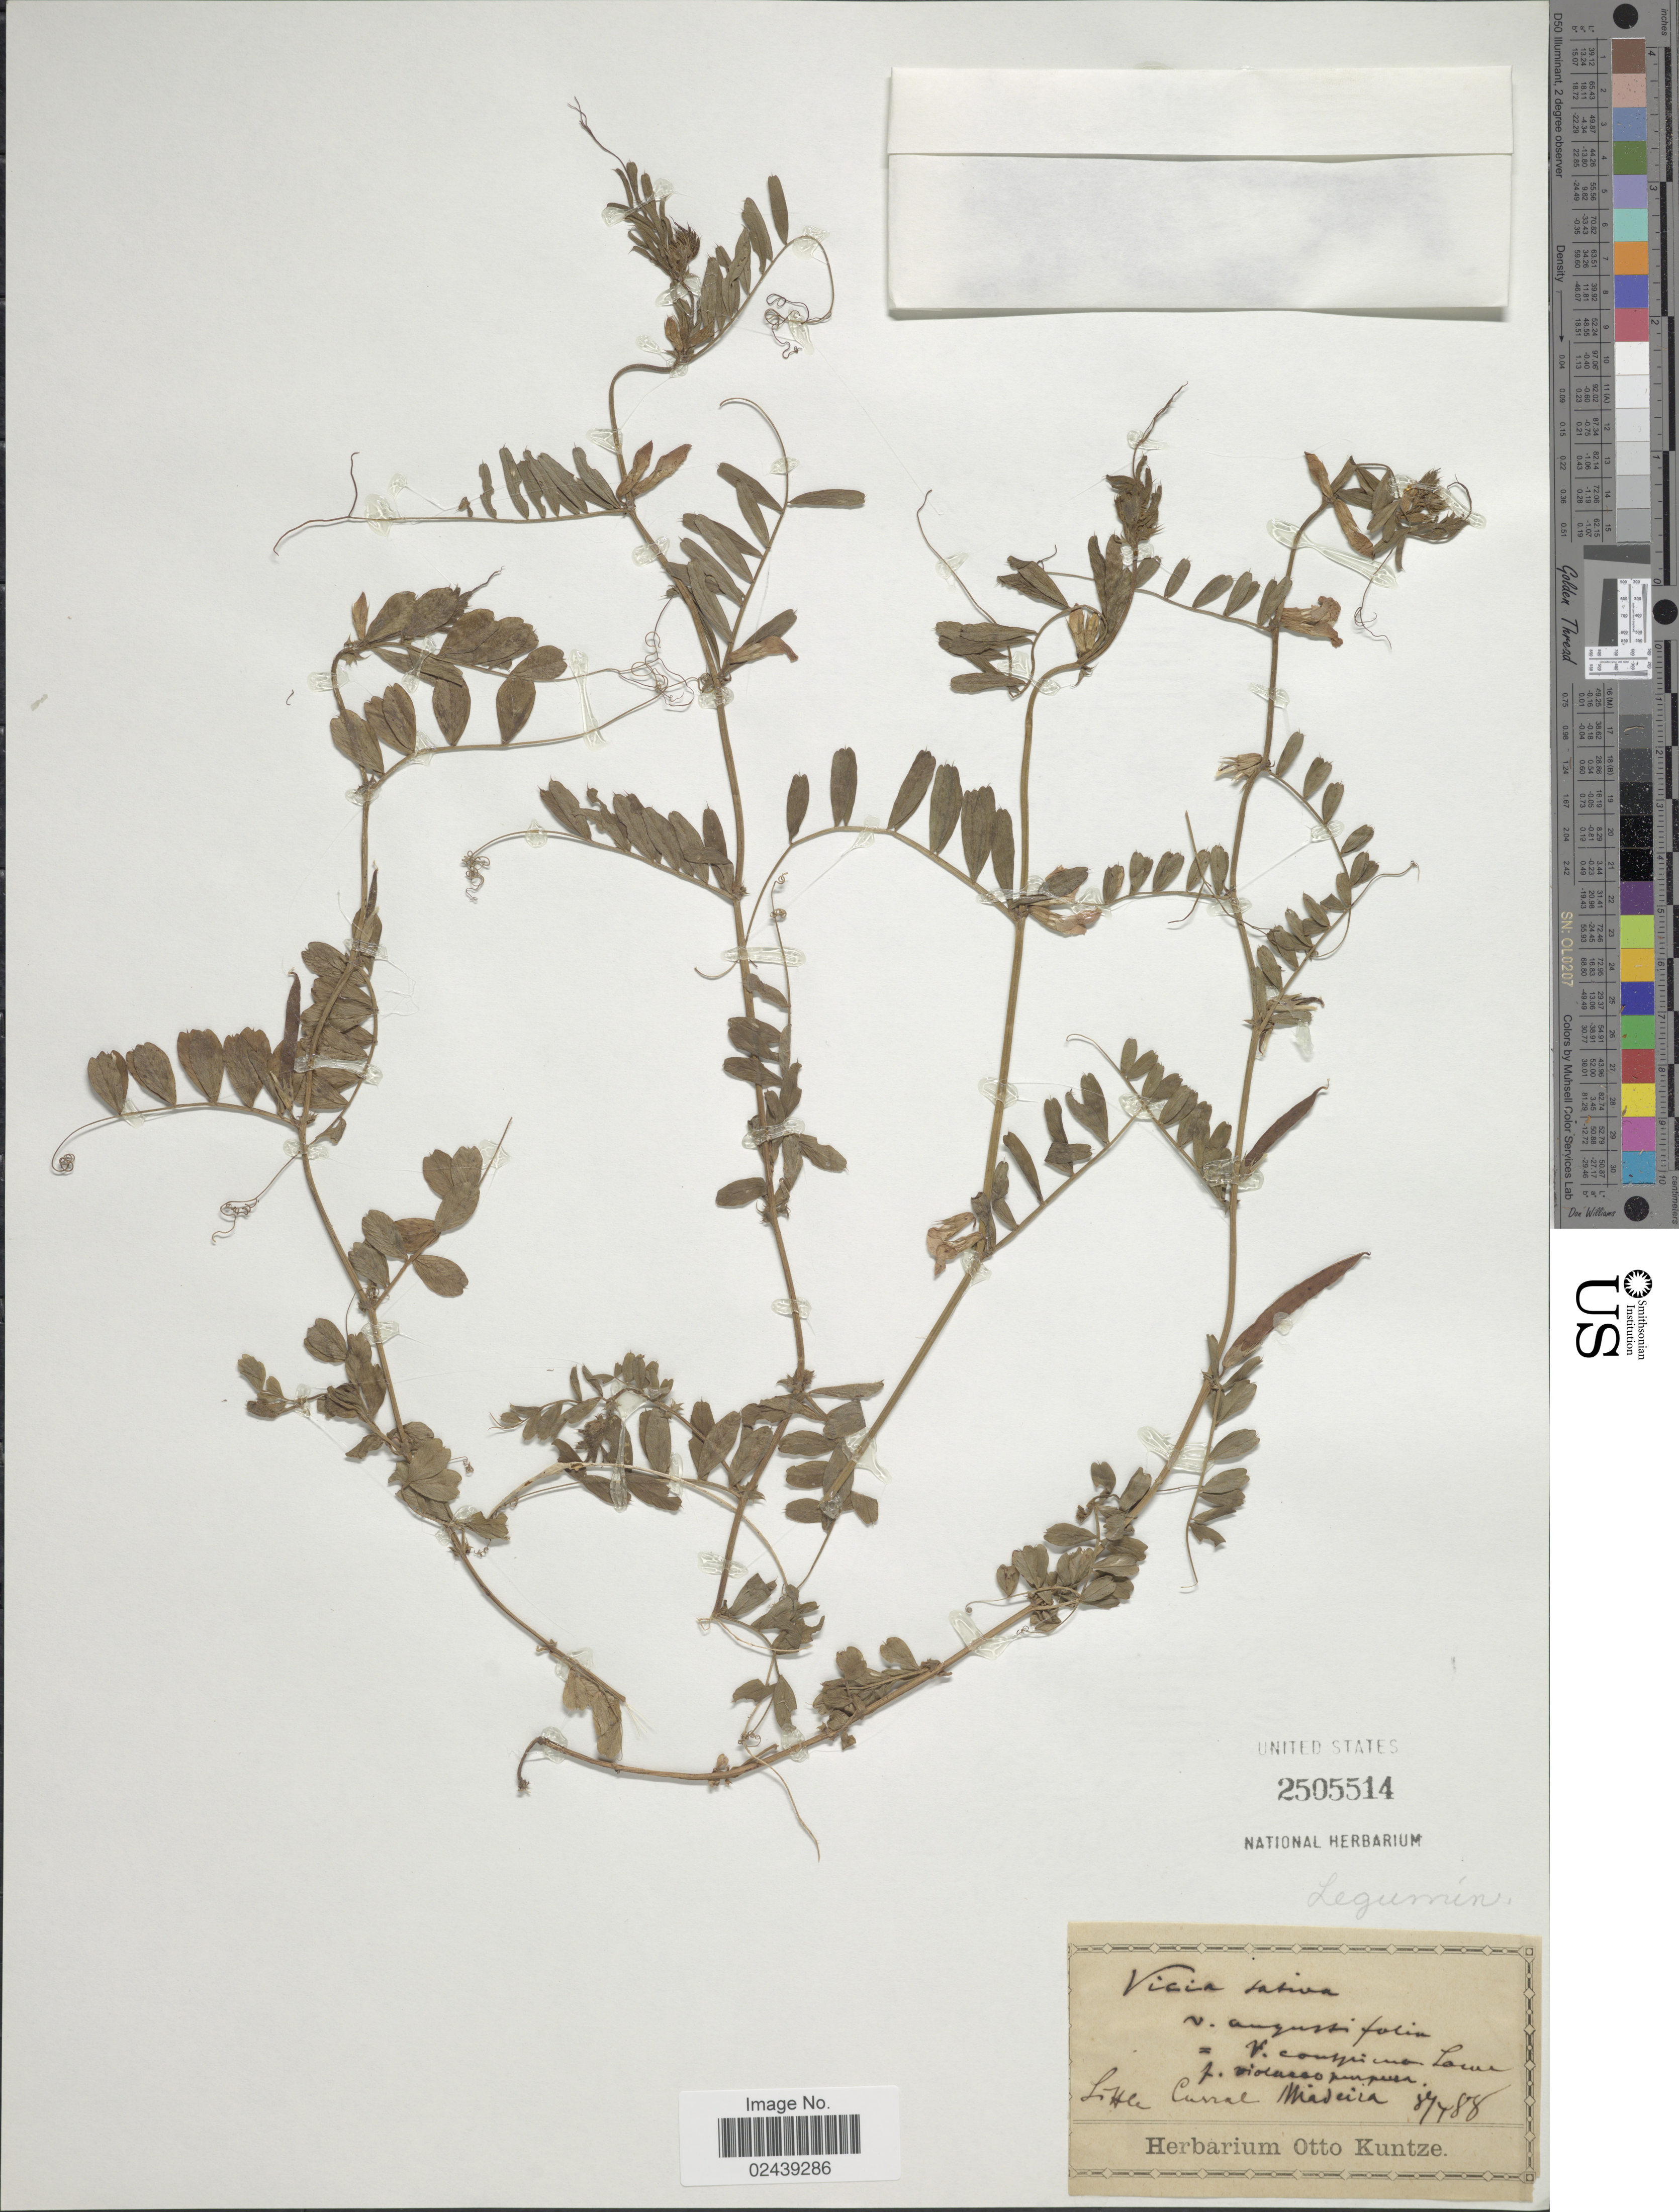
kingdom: Plantae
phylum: Tracheophyta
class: Magnoliopsida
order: Fabales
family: Fabaceae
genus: Vicia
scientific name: Vicia sativa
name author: L.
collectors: ex herb. Otto Kuntze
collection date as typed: Transcribed d/m/y: 8/7/88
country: Portugal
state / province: Madeira (Aut. Reg.)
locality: L Hle Curral [interpreted]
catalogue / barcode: US 2505514